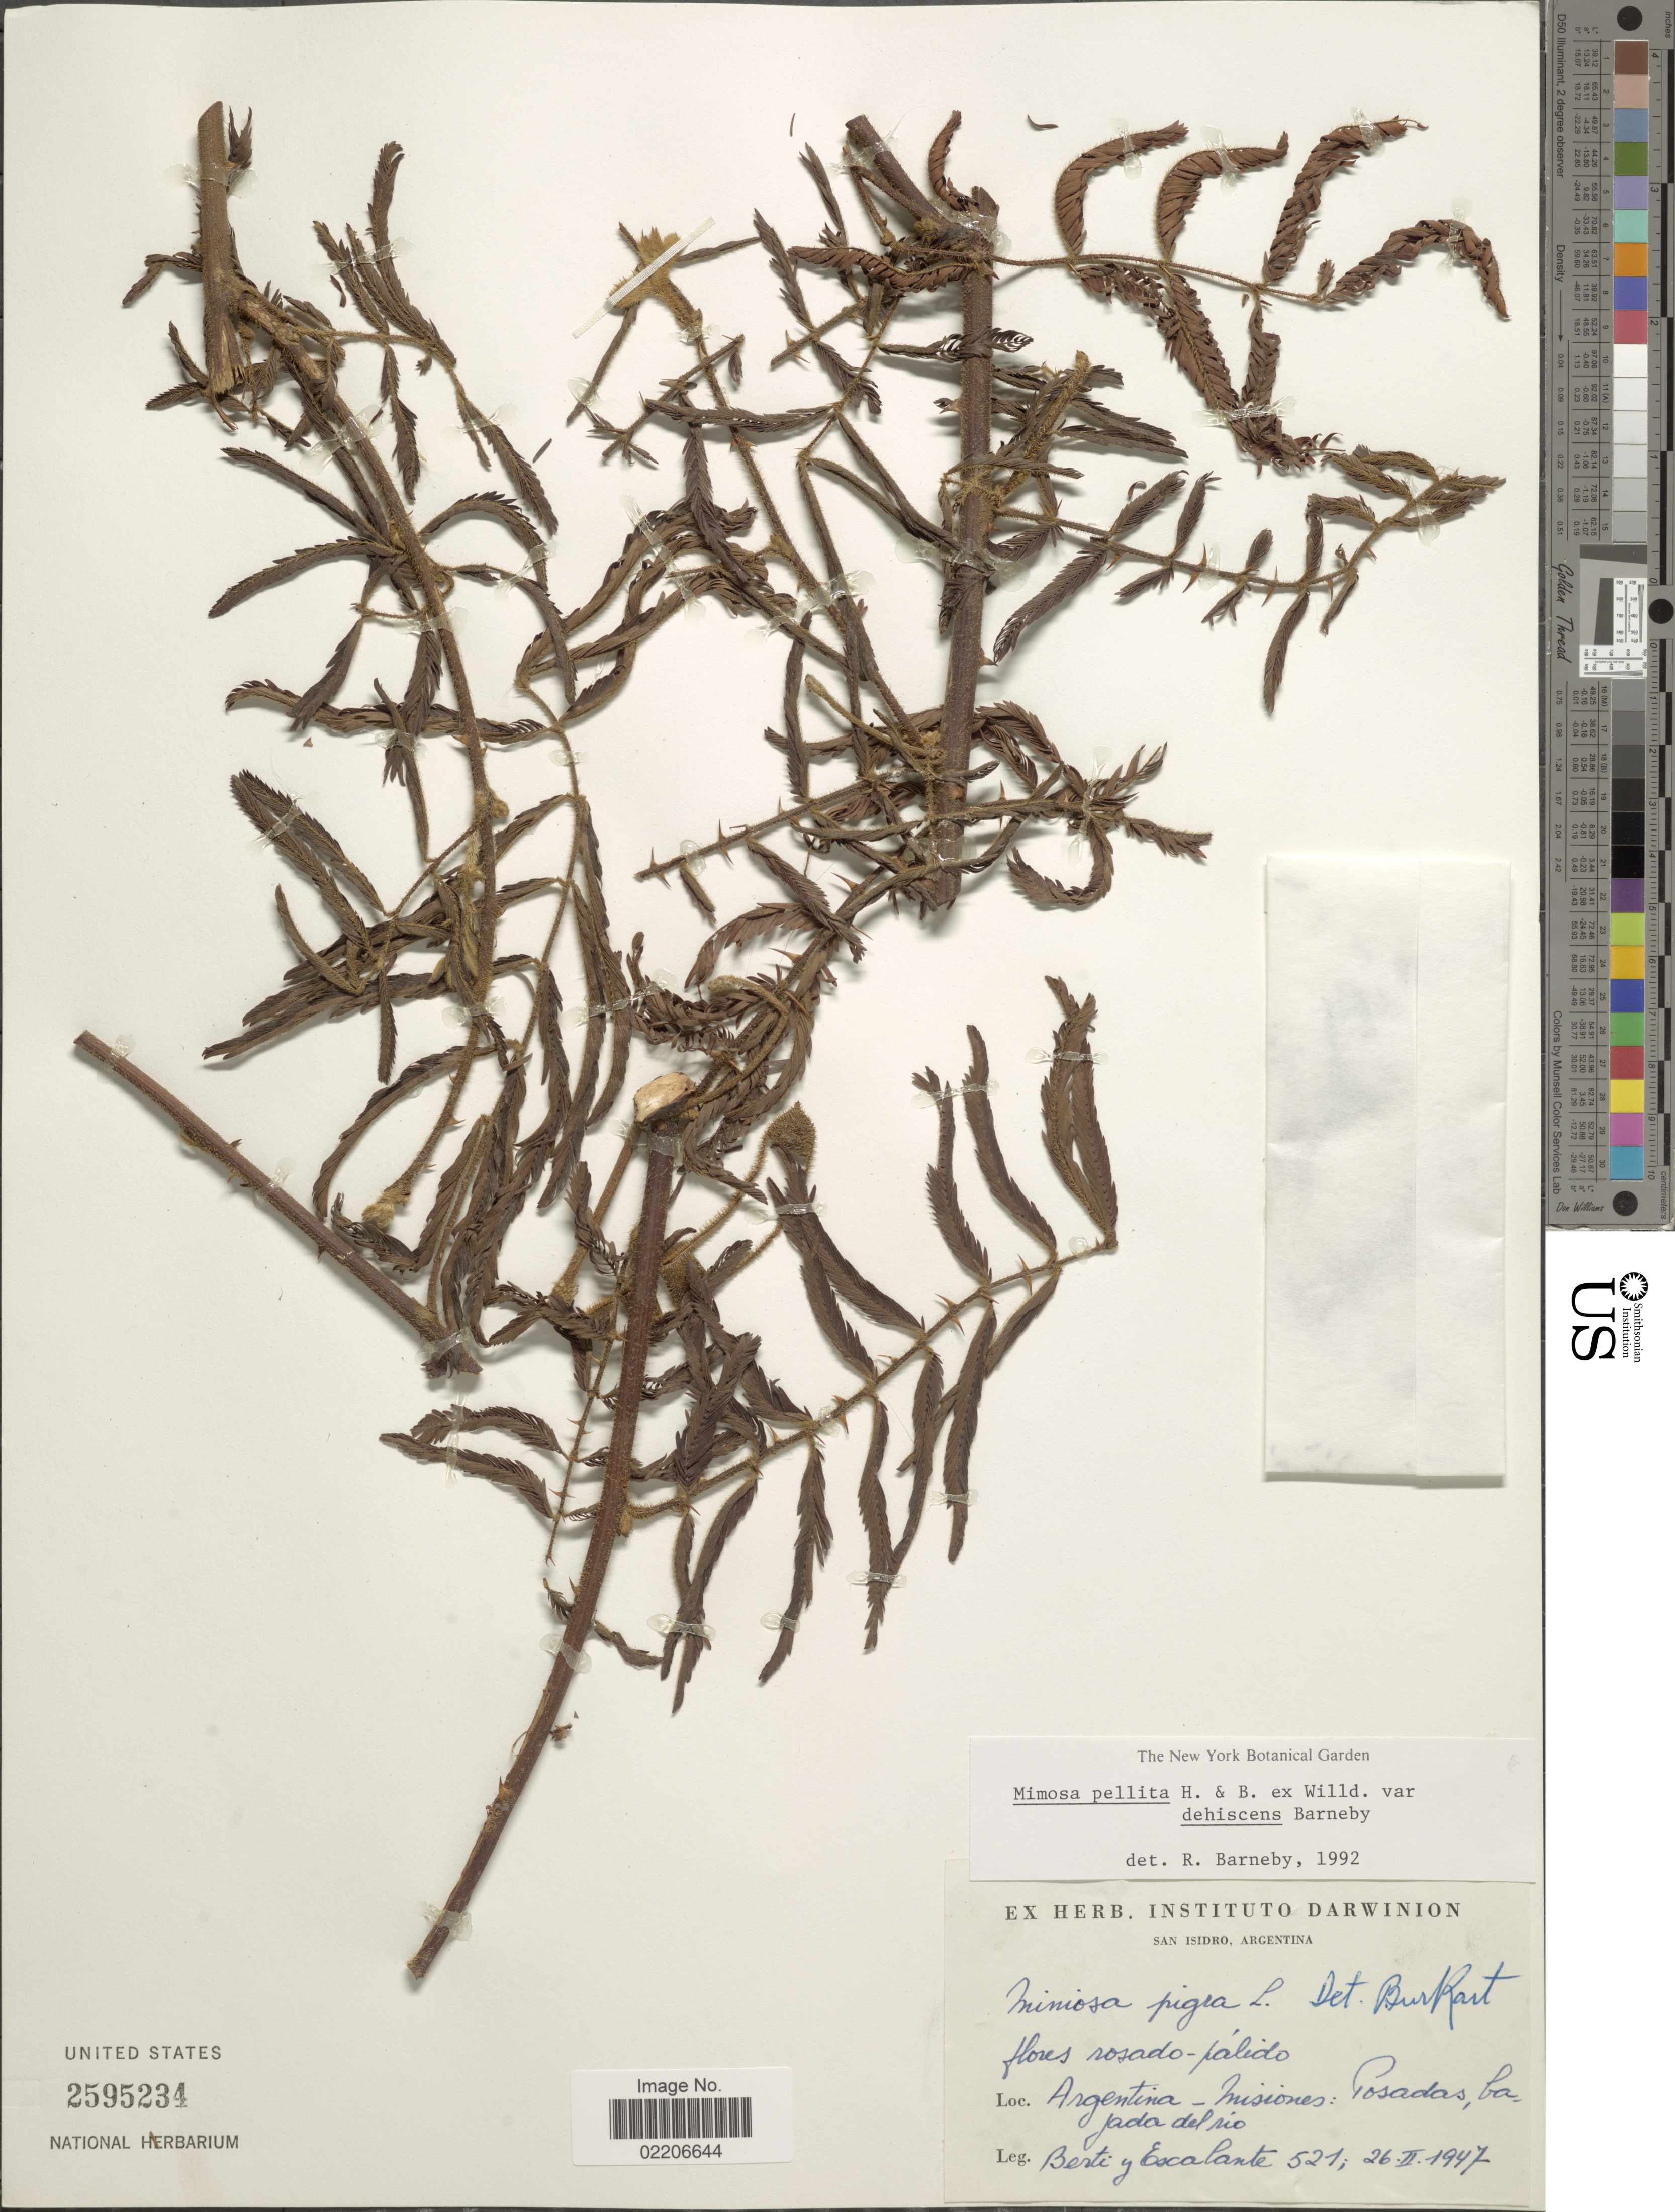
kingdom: Plantae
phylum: Tracheophyta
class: Magnoliopsida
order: Fabales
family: Fabaceae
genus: Mimosa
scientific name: Mimosa pellita var. dehiscens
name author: Barneby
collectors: H. Berti & Escalante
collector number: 521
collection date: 1947-02-26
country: Argentina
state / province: Misiones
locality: Argentina - Misiones: Posadas, bajada del rio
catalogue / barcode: US 2595234